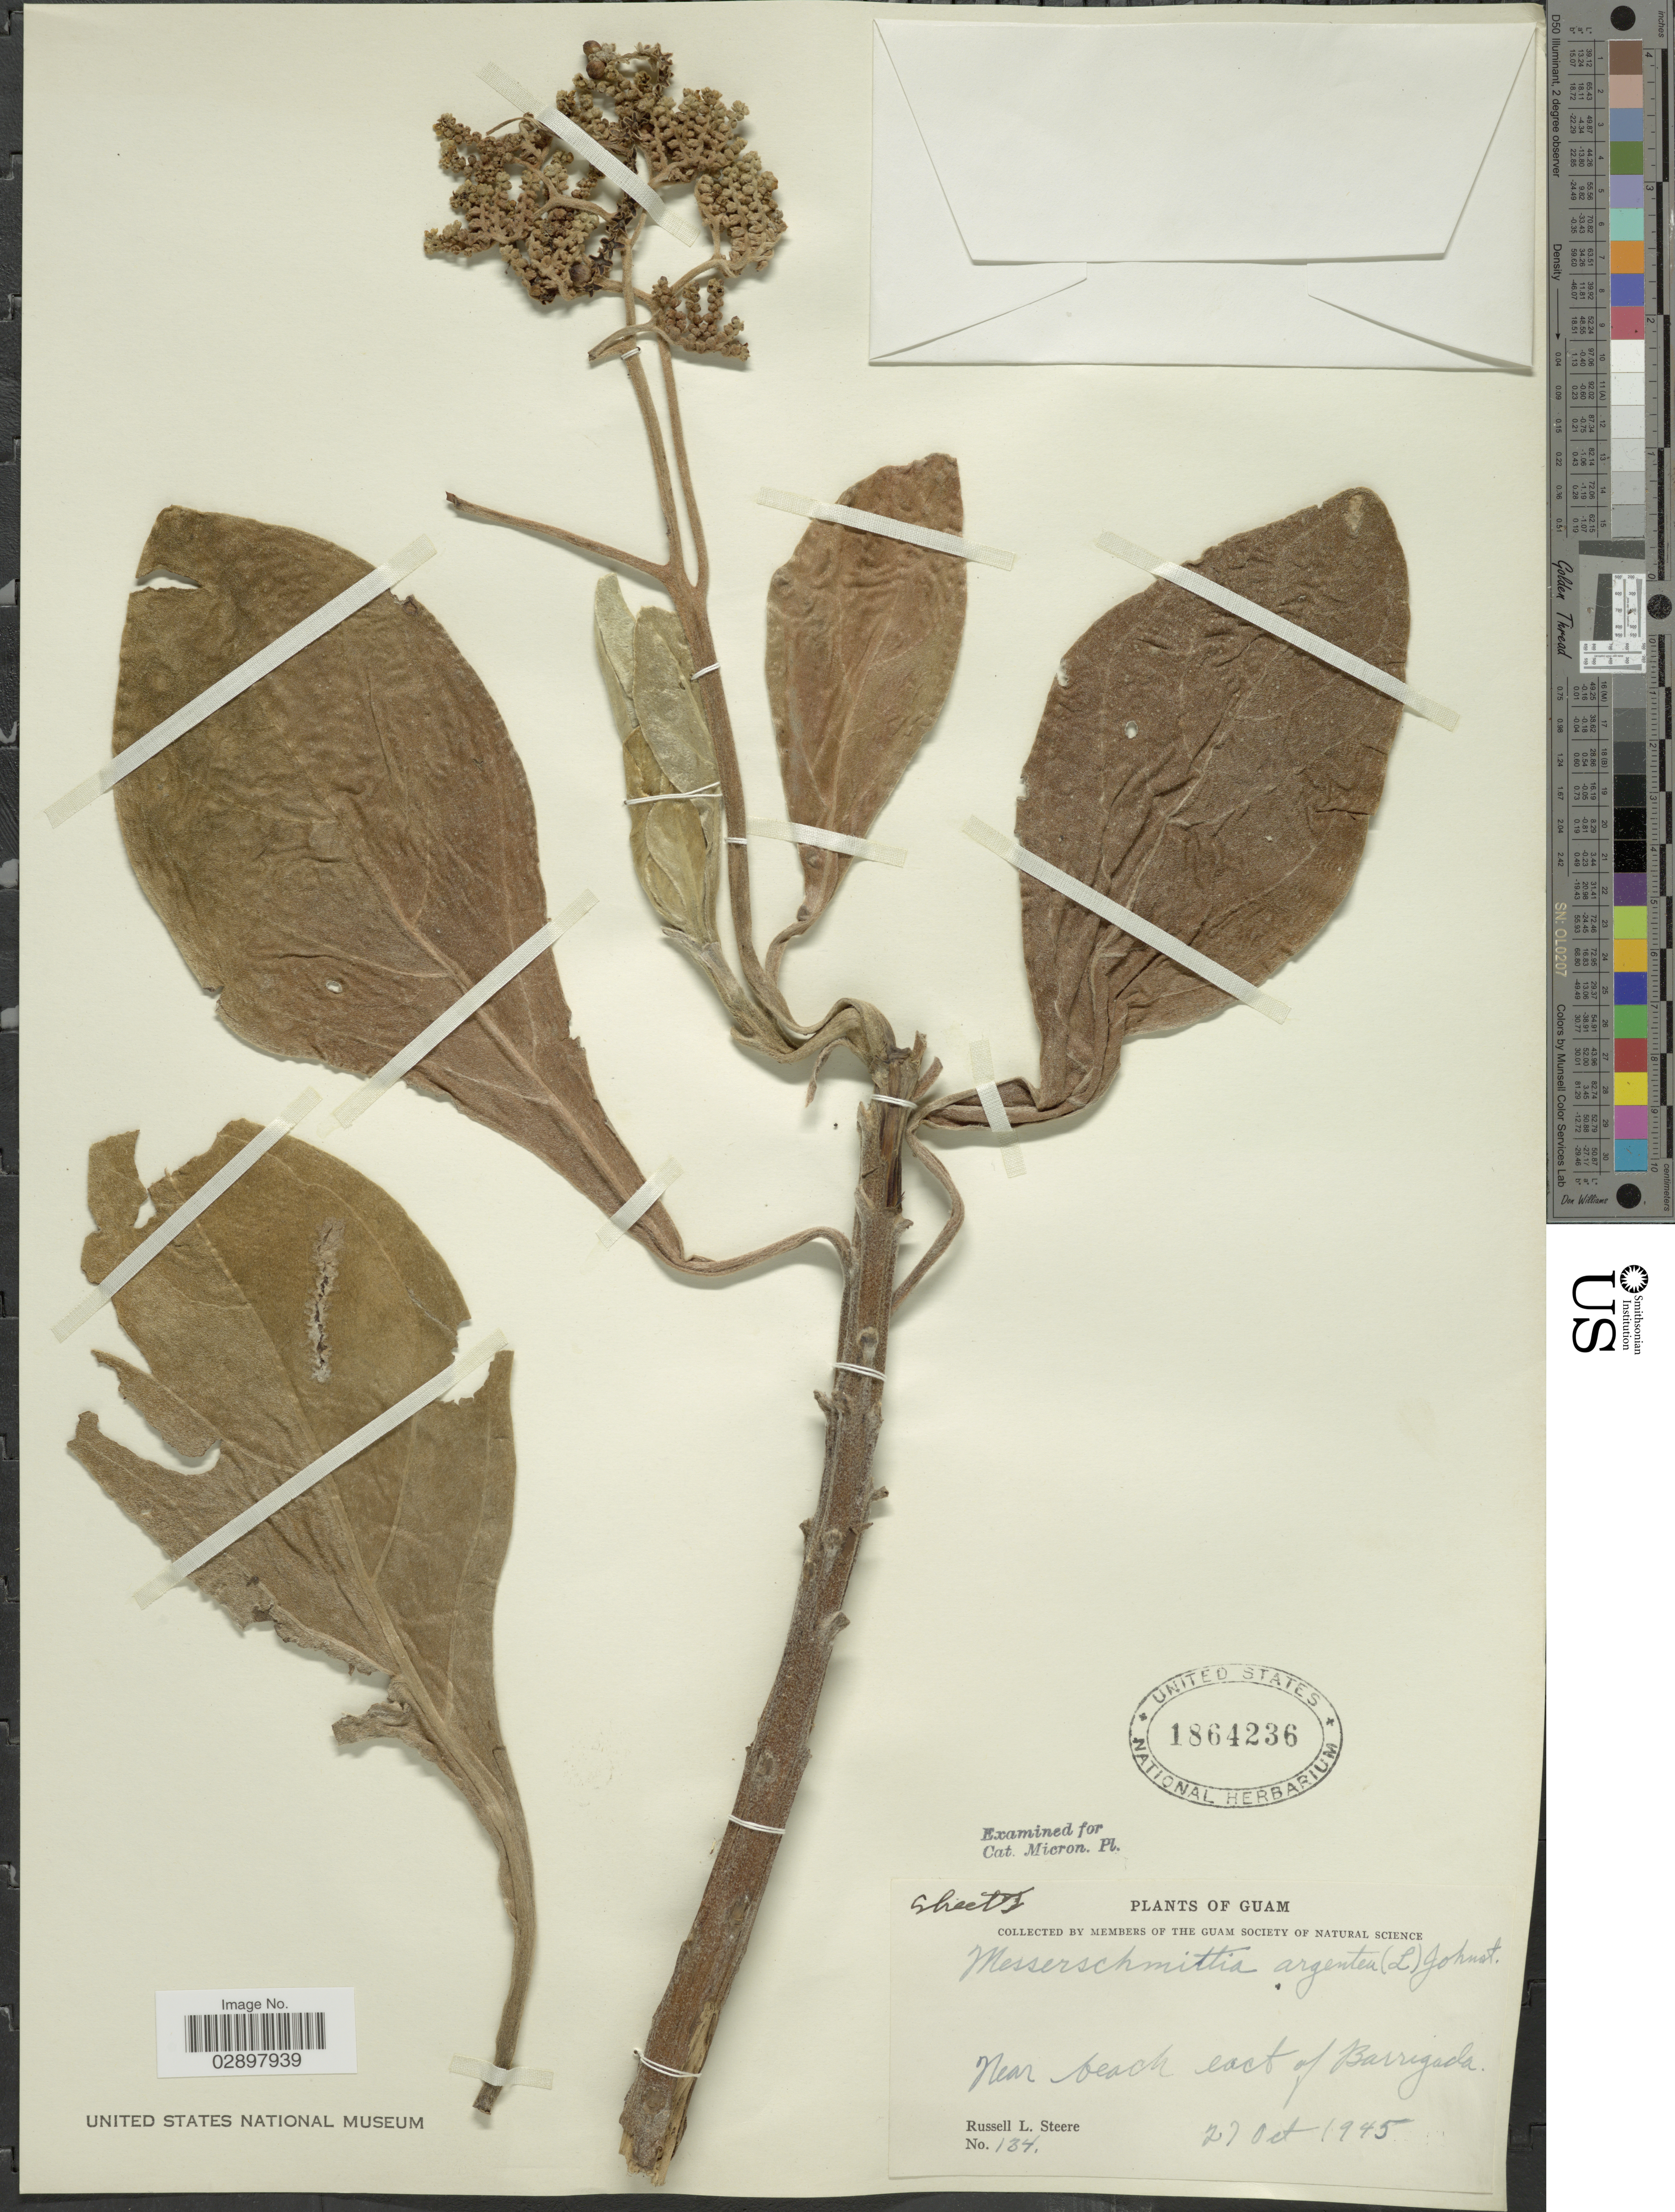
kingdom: Plantae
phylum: Tracheophyta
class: Magnoliopsida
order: Boraginales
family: Heliotropiaceae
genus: Heliotropium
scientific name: Heliotropium arboreum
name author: (Blanco) Mabberley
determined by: Wagner, W. L., (BOT), Smithsonian Institution - National Museum of Natural History (UNITED STATES)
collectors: R. L. Steere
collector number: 134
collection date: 1945-10-27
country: Guam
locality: Near beach east of Barrigada.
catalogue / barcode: US 1864236